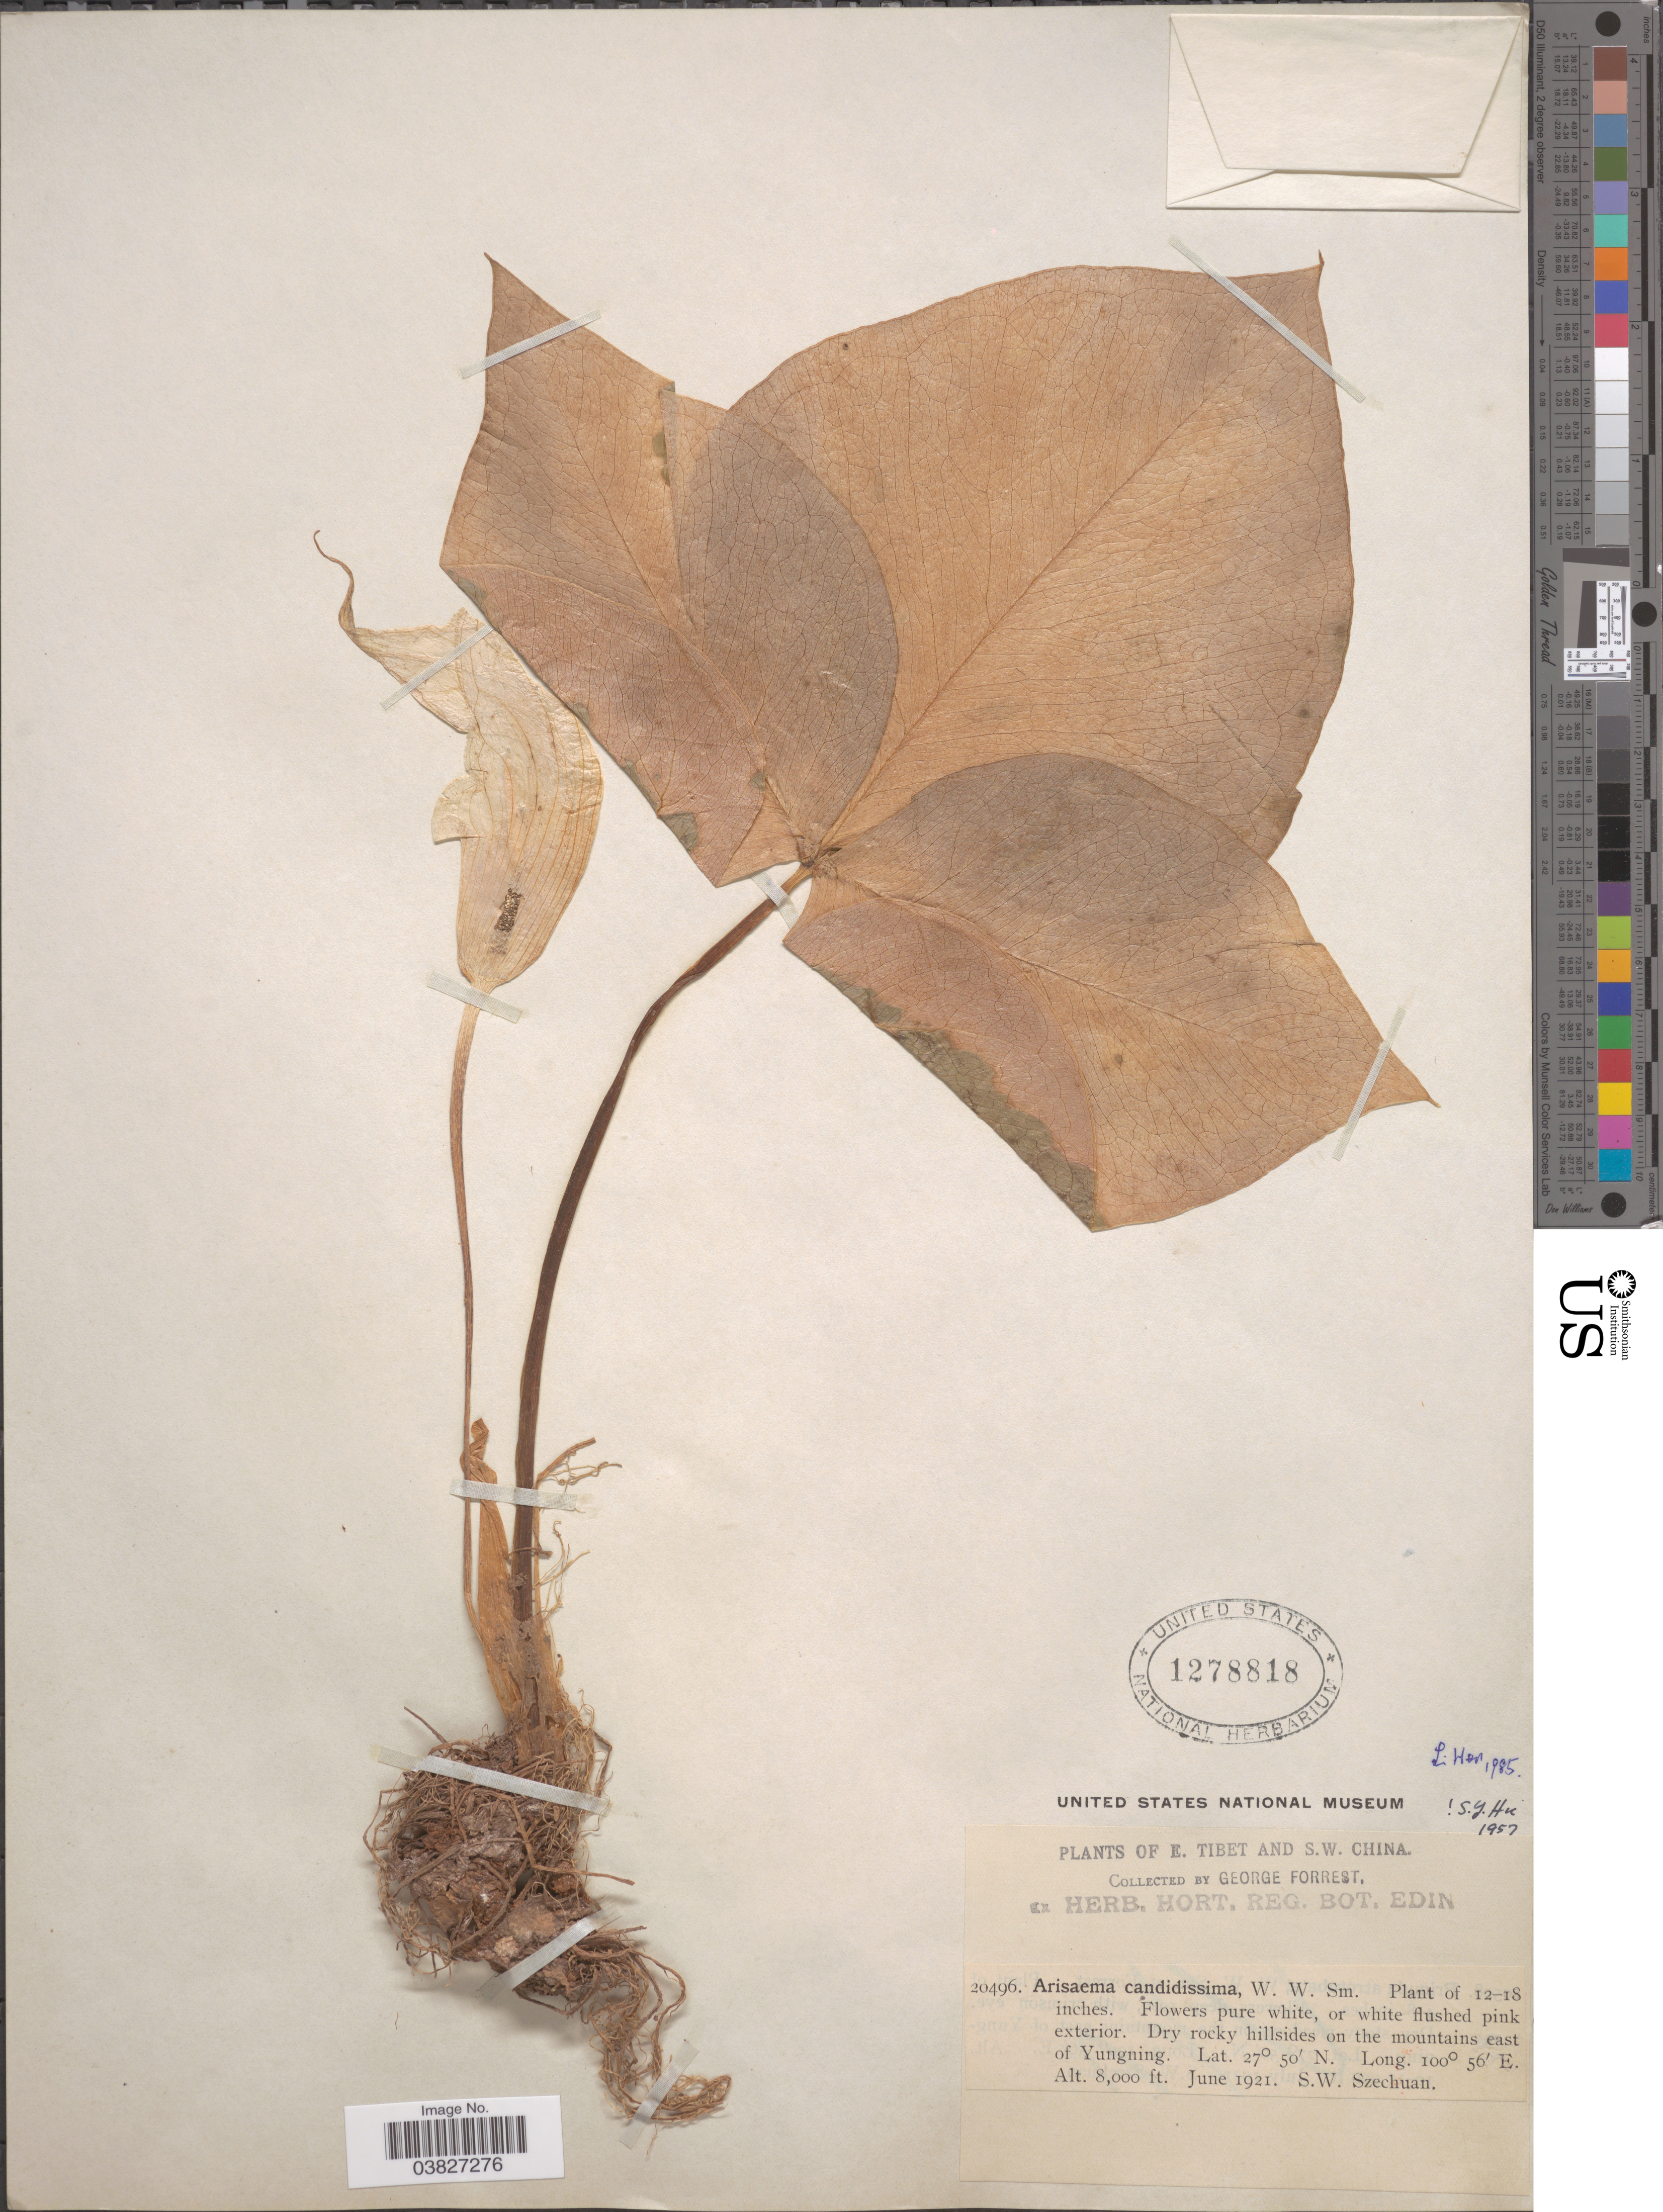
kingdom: Plantae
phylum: Tracheophyta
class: Liliopsida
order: Alismatales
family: Araceae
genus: Arisaema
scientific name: Arisaema candidissimum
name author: W.W. Sm.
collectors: G. Forrest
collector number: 20496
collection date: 1921-06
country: China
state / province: Sichuan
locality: S.W. China. Hillsides on the mountains east of Yungning. S.W. Szechuan.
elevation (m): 2438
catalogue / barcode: US 1278818